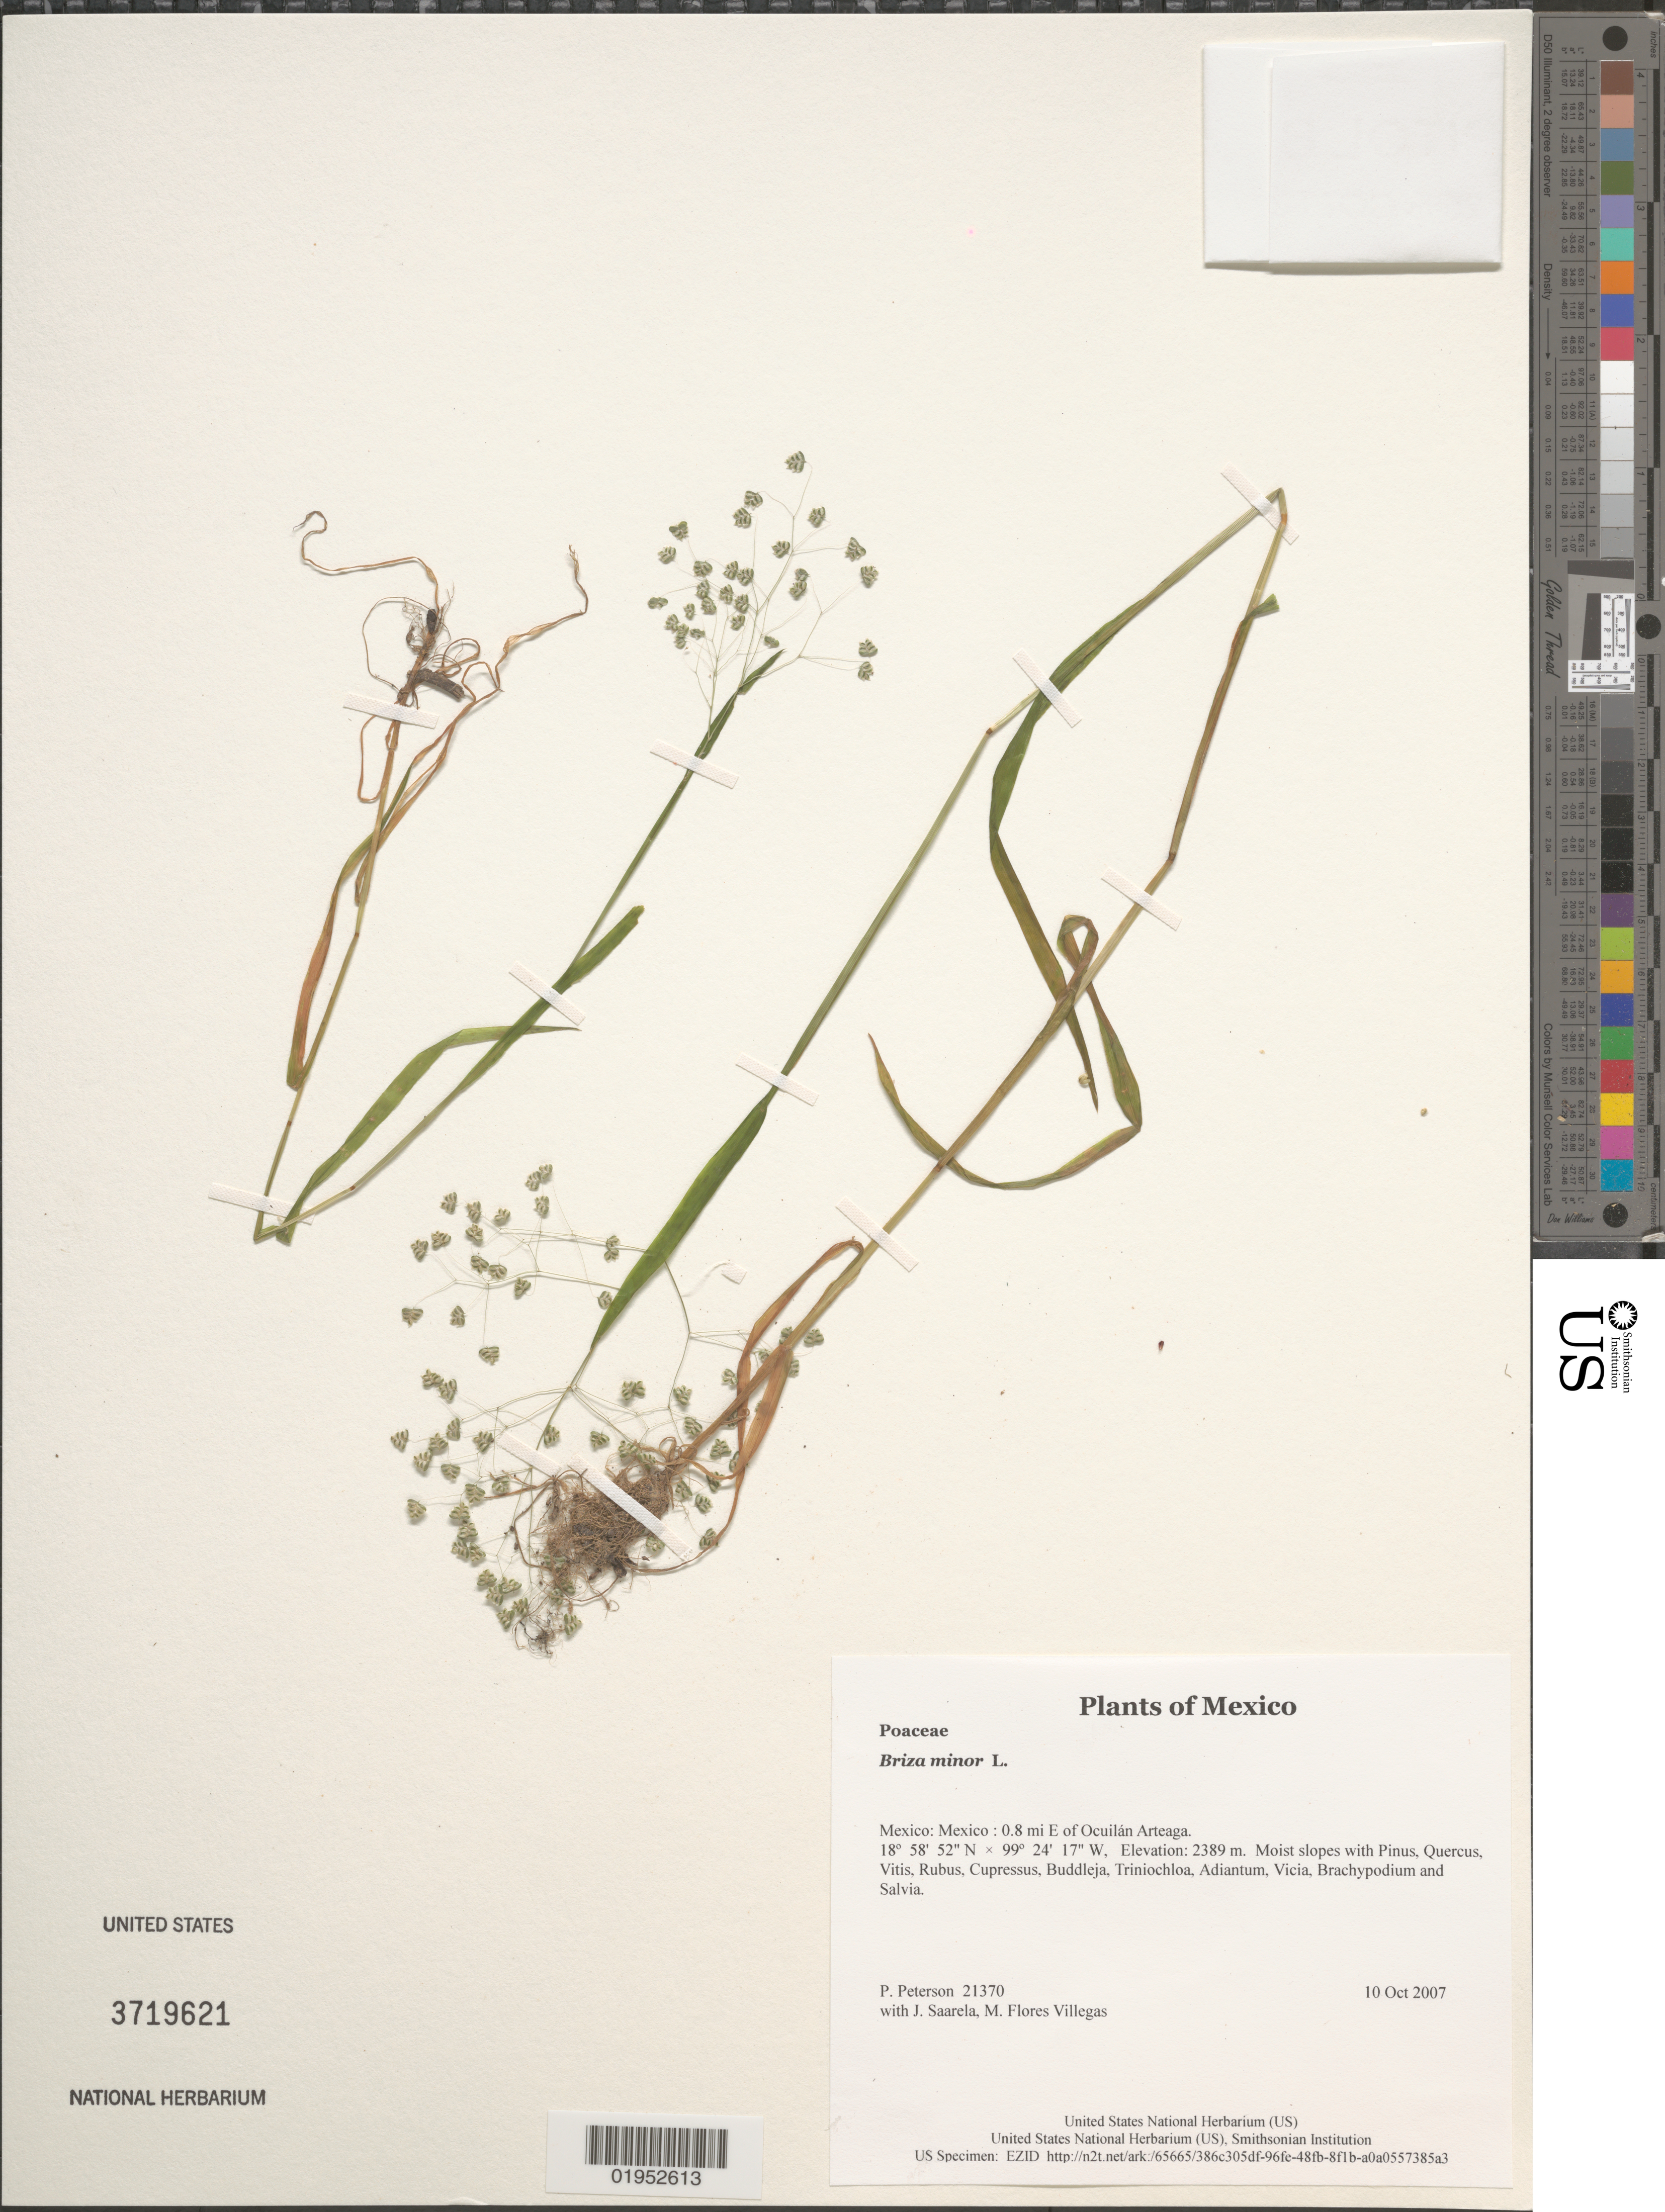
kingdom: Plantae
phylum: Tracheophyta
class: Liliopsida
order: Poales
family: Poaceae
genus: Briza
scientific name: Briza minor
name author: L.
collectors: P. M. Peterson, J. Saarela & M. Flores Villegas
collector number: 21370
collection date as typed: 10 Oct 2007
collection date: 2007-10-10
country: Mexico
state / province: México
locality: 0.8 mi E of Ocuilán Arteaga.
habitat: Moist slopes with Pinus, Quercus, Vitis, Rubus, Cupressus, Buddleja, Triniochloa, Adiantum, Vicia, Brachypodium and Salvia.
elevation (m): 2389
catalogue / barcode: US 3719621